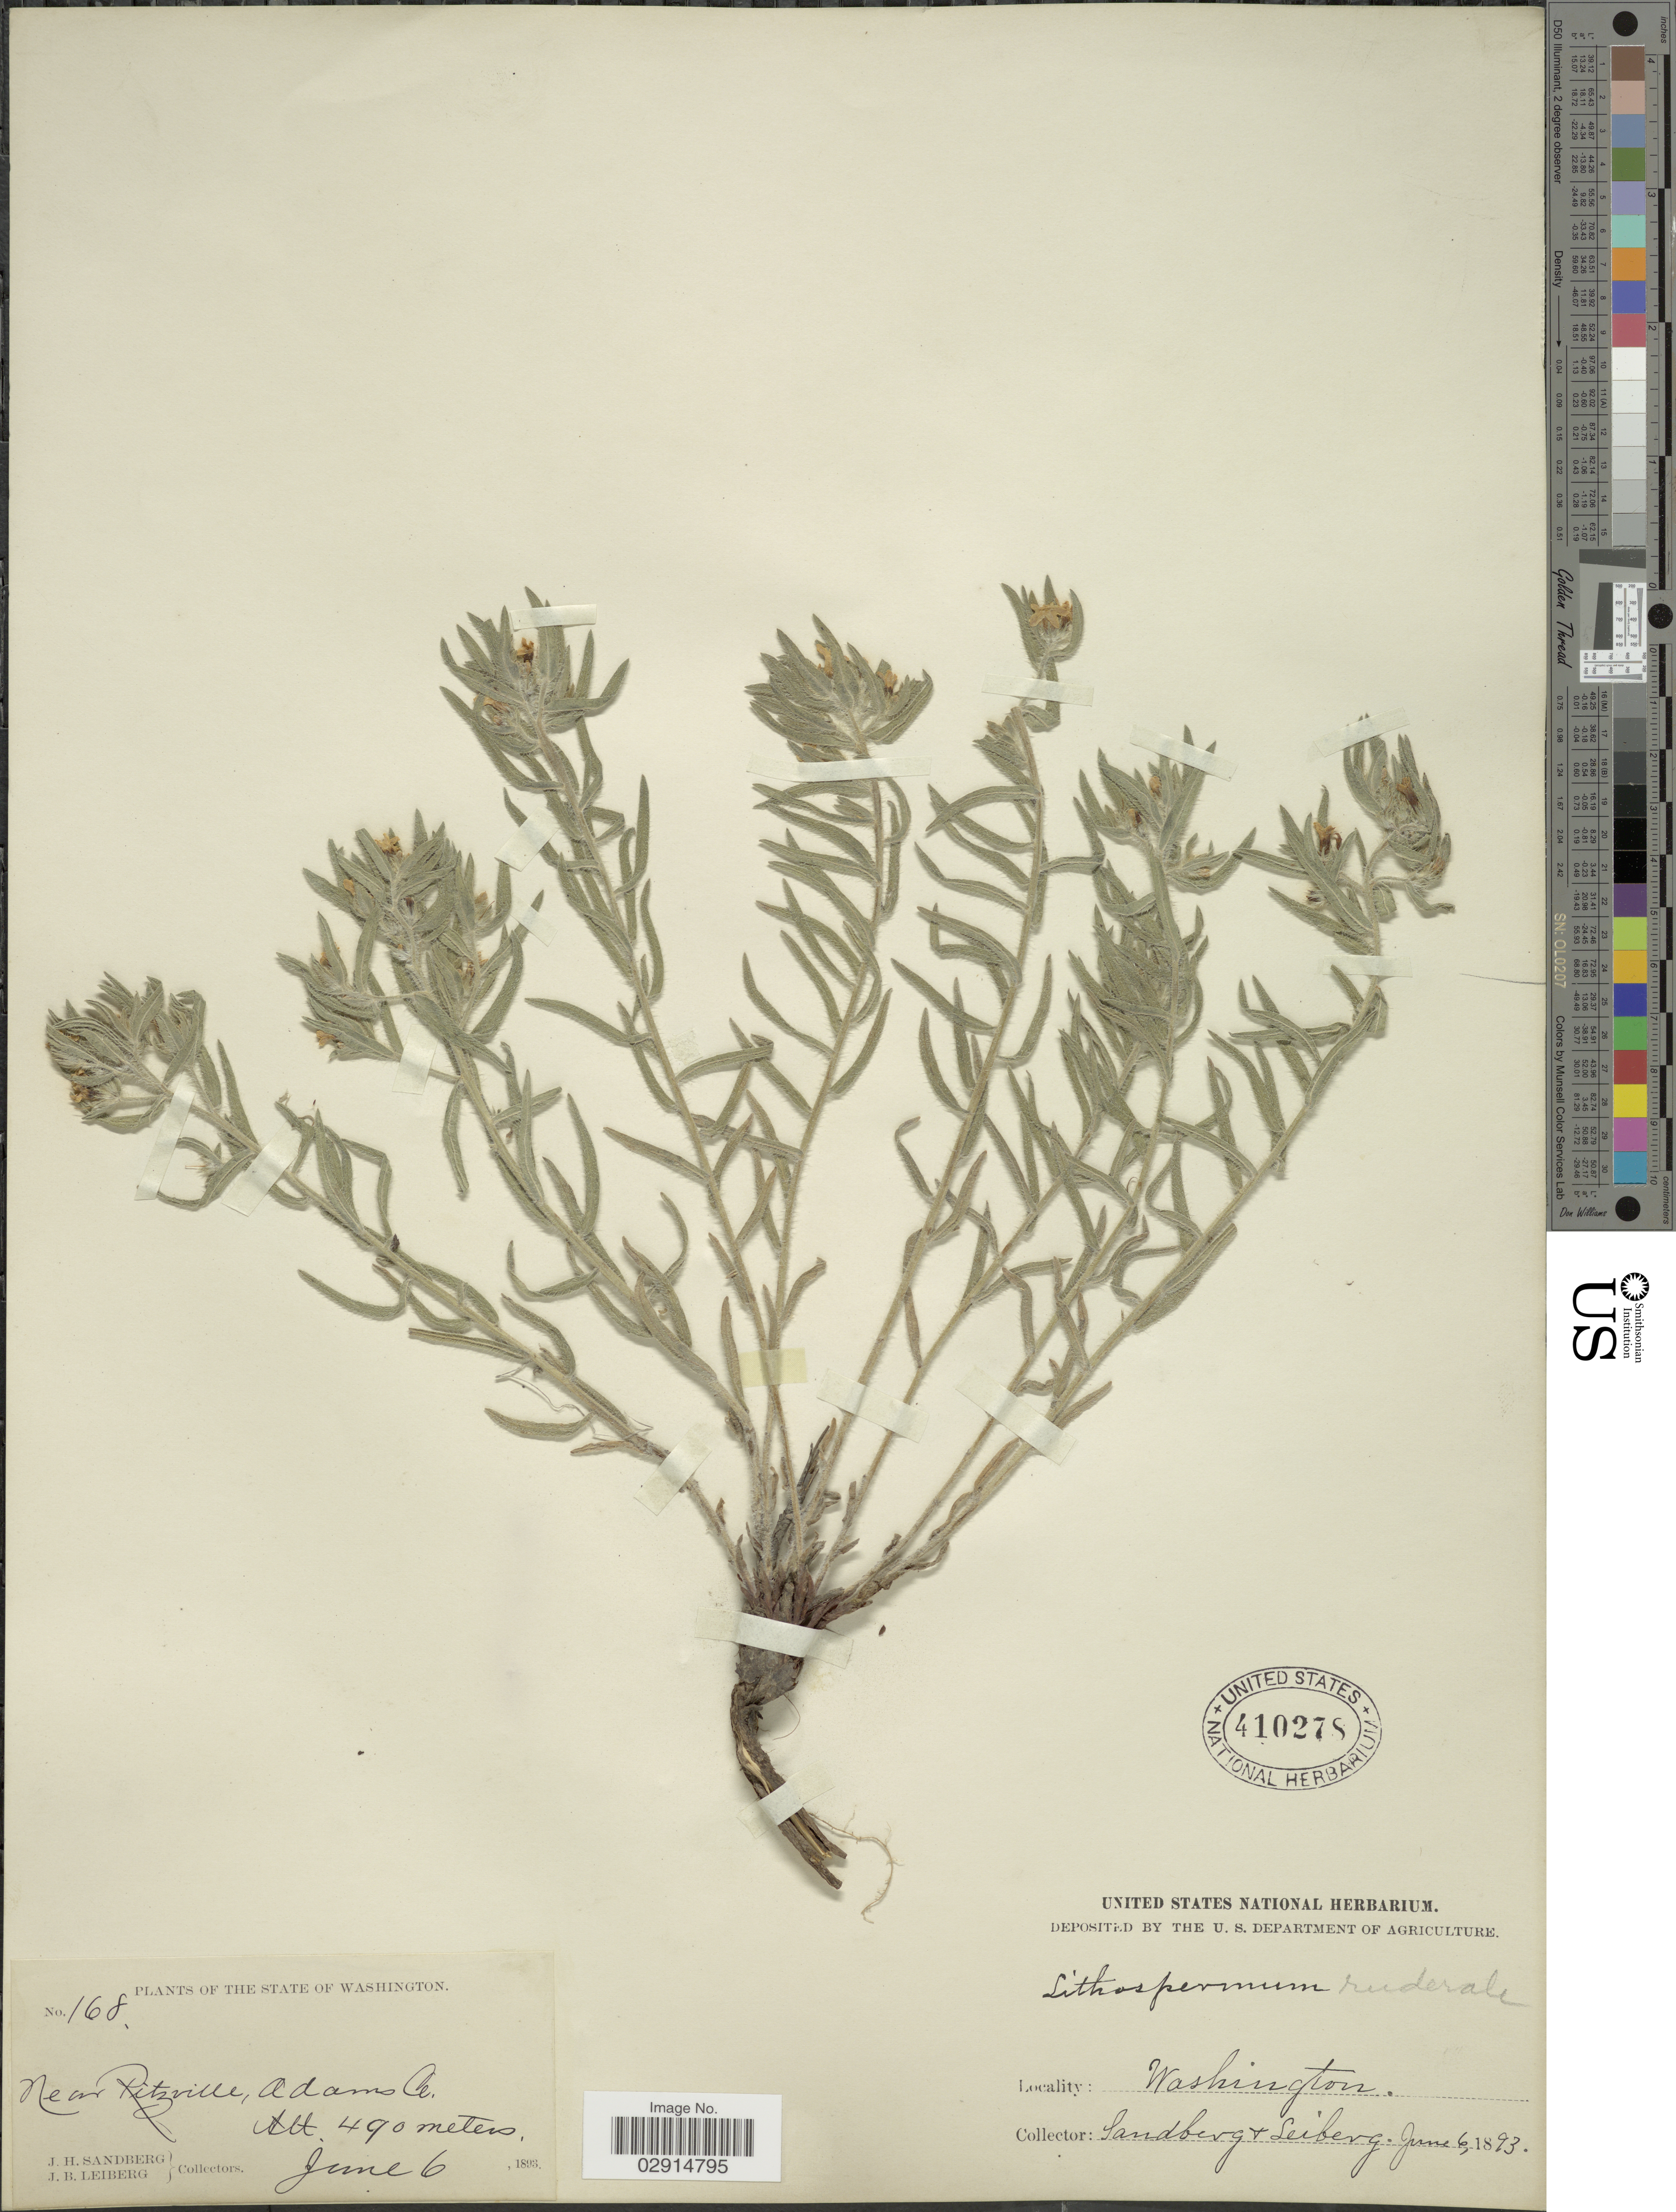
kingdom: Plantae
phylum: Tracheophyta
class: Magnoliopsida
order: Boraginales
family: Boraginaceae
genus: Lithospermum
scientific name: Lithospermum ruderale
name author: Douglas ex Lehm.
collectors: J. H. Sandberg & J. B. Leiberg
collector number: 168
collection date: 1893-06-06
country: United States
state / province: Washington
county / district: Adams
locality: Near Ritzville, Adams Co.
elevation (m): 490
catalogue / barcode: US 410278